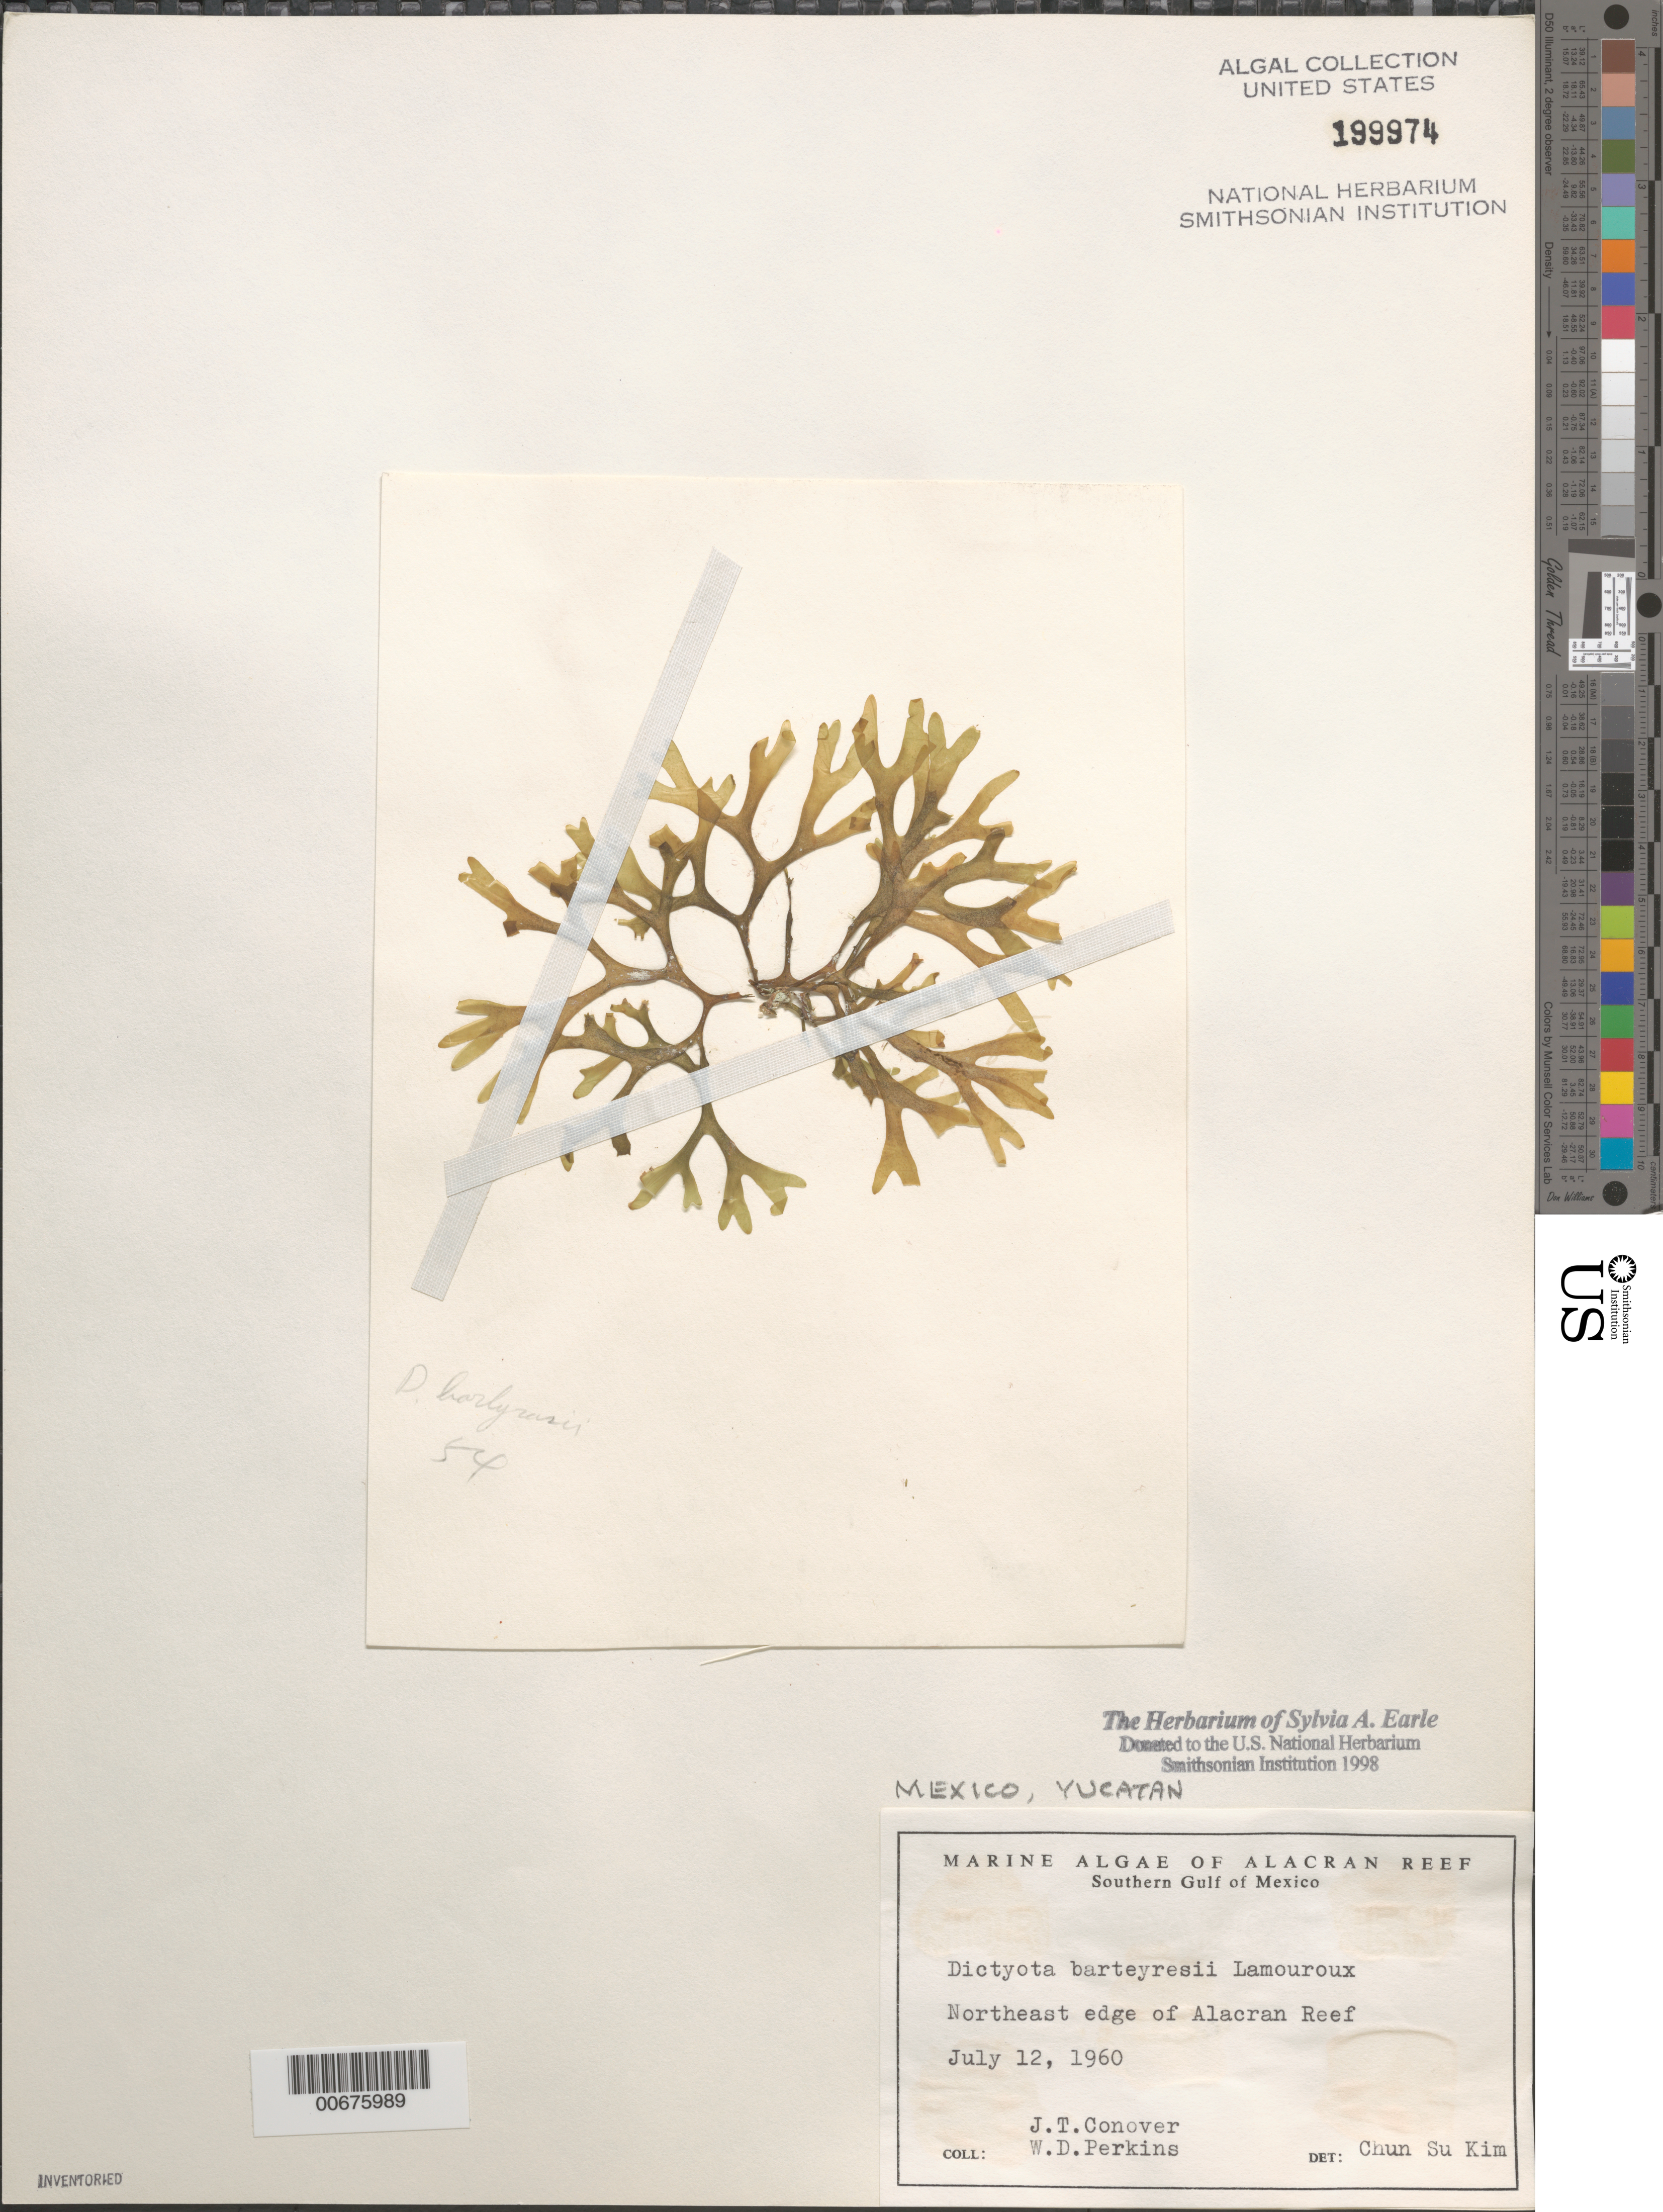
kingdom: Chromista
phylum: Ochrophyta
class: Phaeophyceae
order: Dictyotales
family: Dictyotaceae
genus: Dictyota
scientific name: Dictyota bartayresiana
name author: J.V.Lamouroux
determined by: Kim, Chun Su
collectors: J. T. Conover & W. D. Perkins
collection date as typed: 12 Jul 1960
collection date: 1960-07-12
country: Mexico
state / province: Yucatan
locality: Alacran Reef, southern Gulf of Mexico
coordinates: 22 30' N, 89 45' W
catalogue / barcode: US 199974